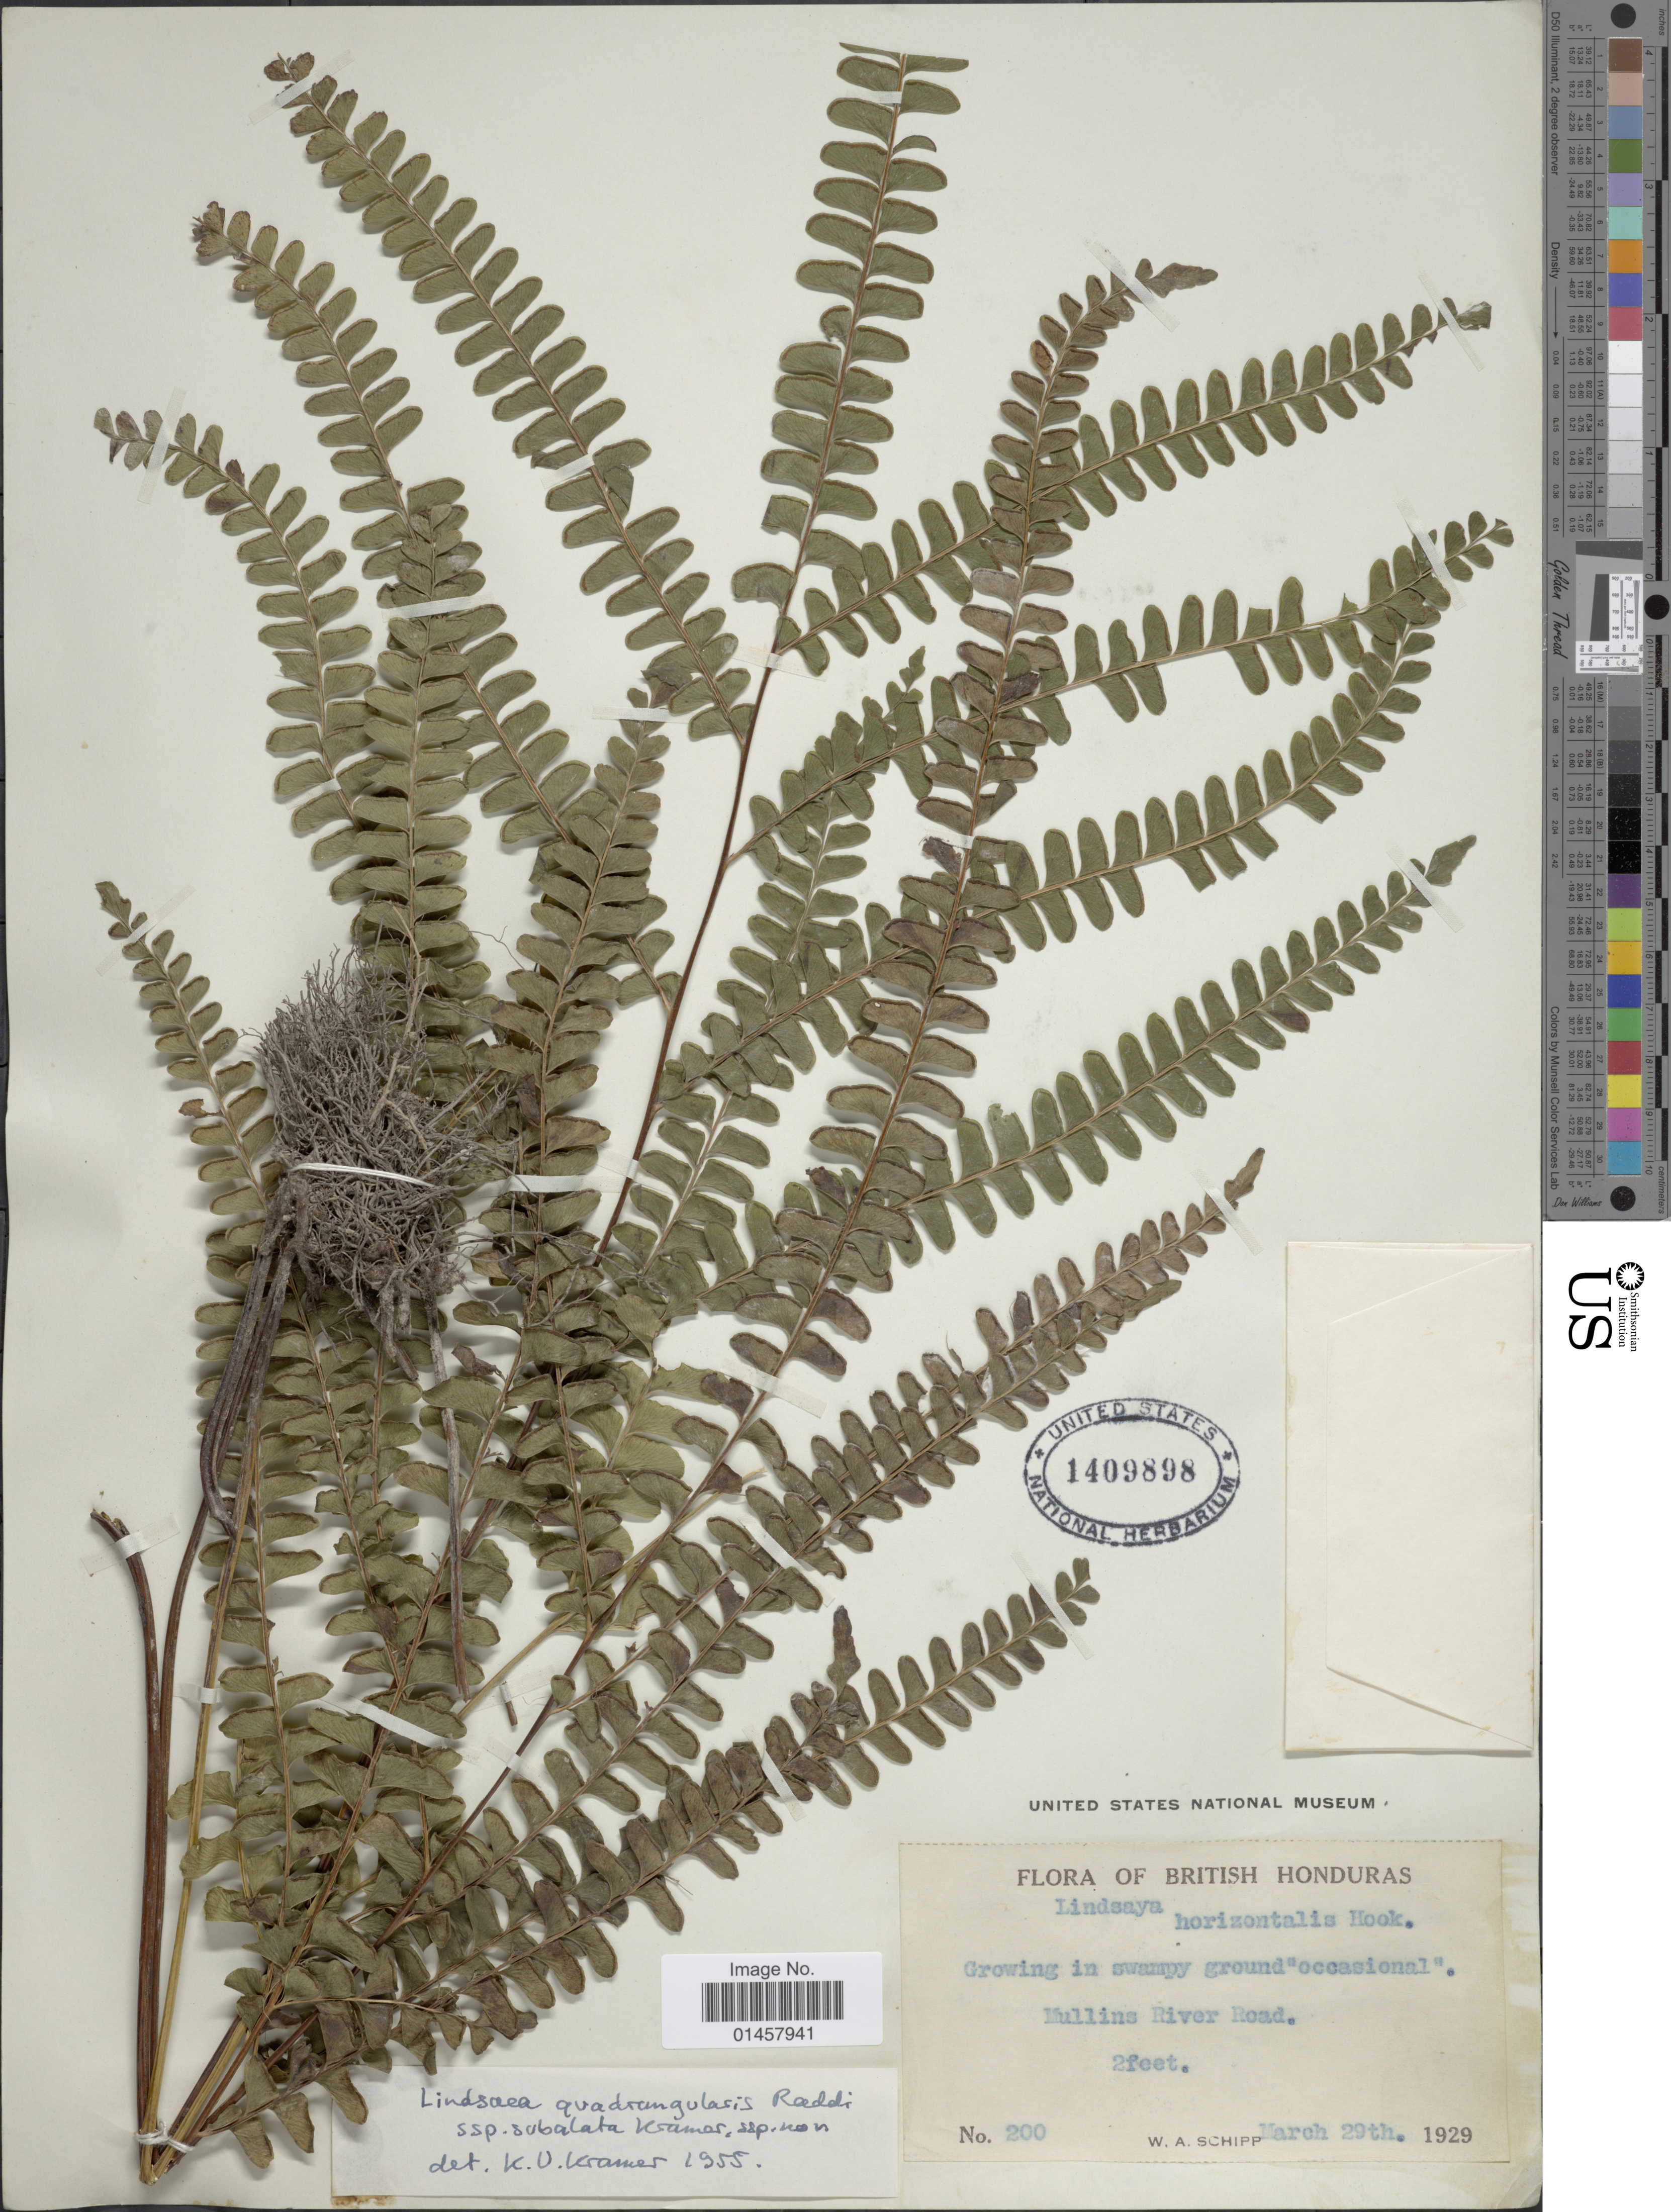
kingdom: Plantae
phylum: Tracheophyta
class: Polypodiopsida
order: Polypodiales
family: Lindsaeaceae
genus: Lindsaea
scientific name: Lindsaea quadrangularis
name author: Raddi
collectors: W. Schipp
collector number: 200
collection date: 1929-03-29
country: Belize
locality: British Honduras, Mullins River Road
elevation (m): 1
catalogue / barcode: US 1409898